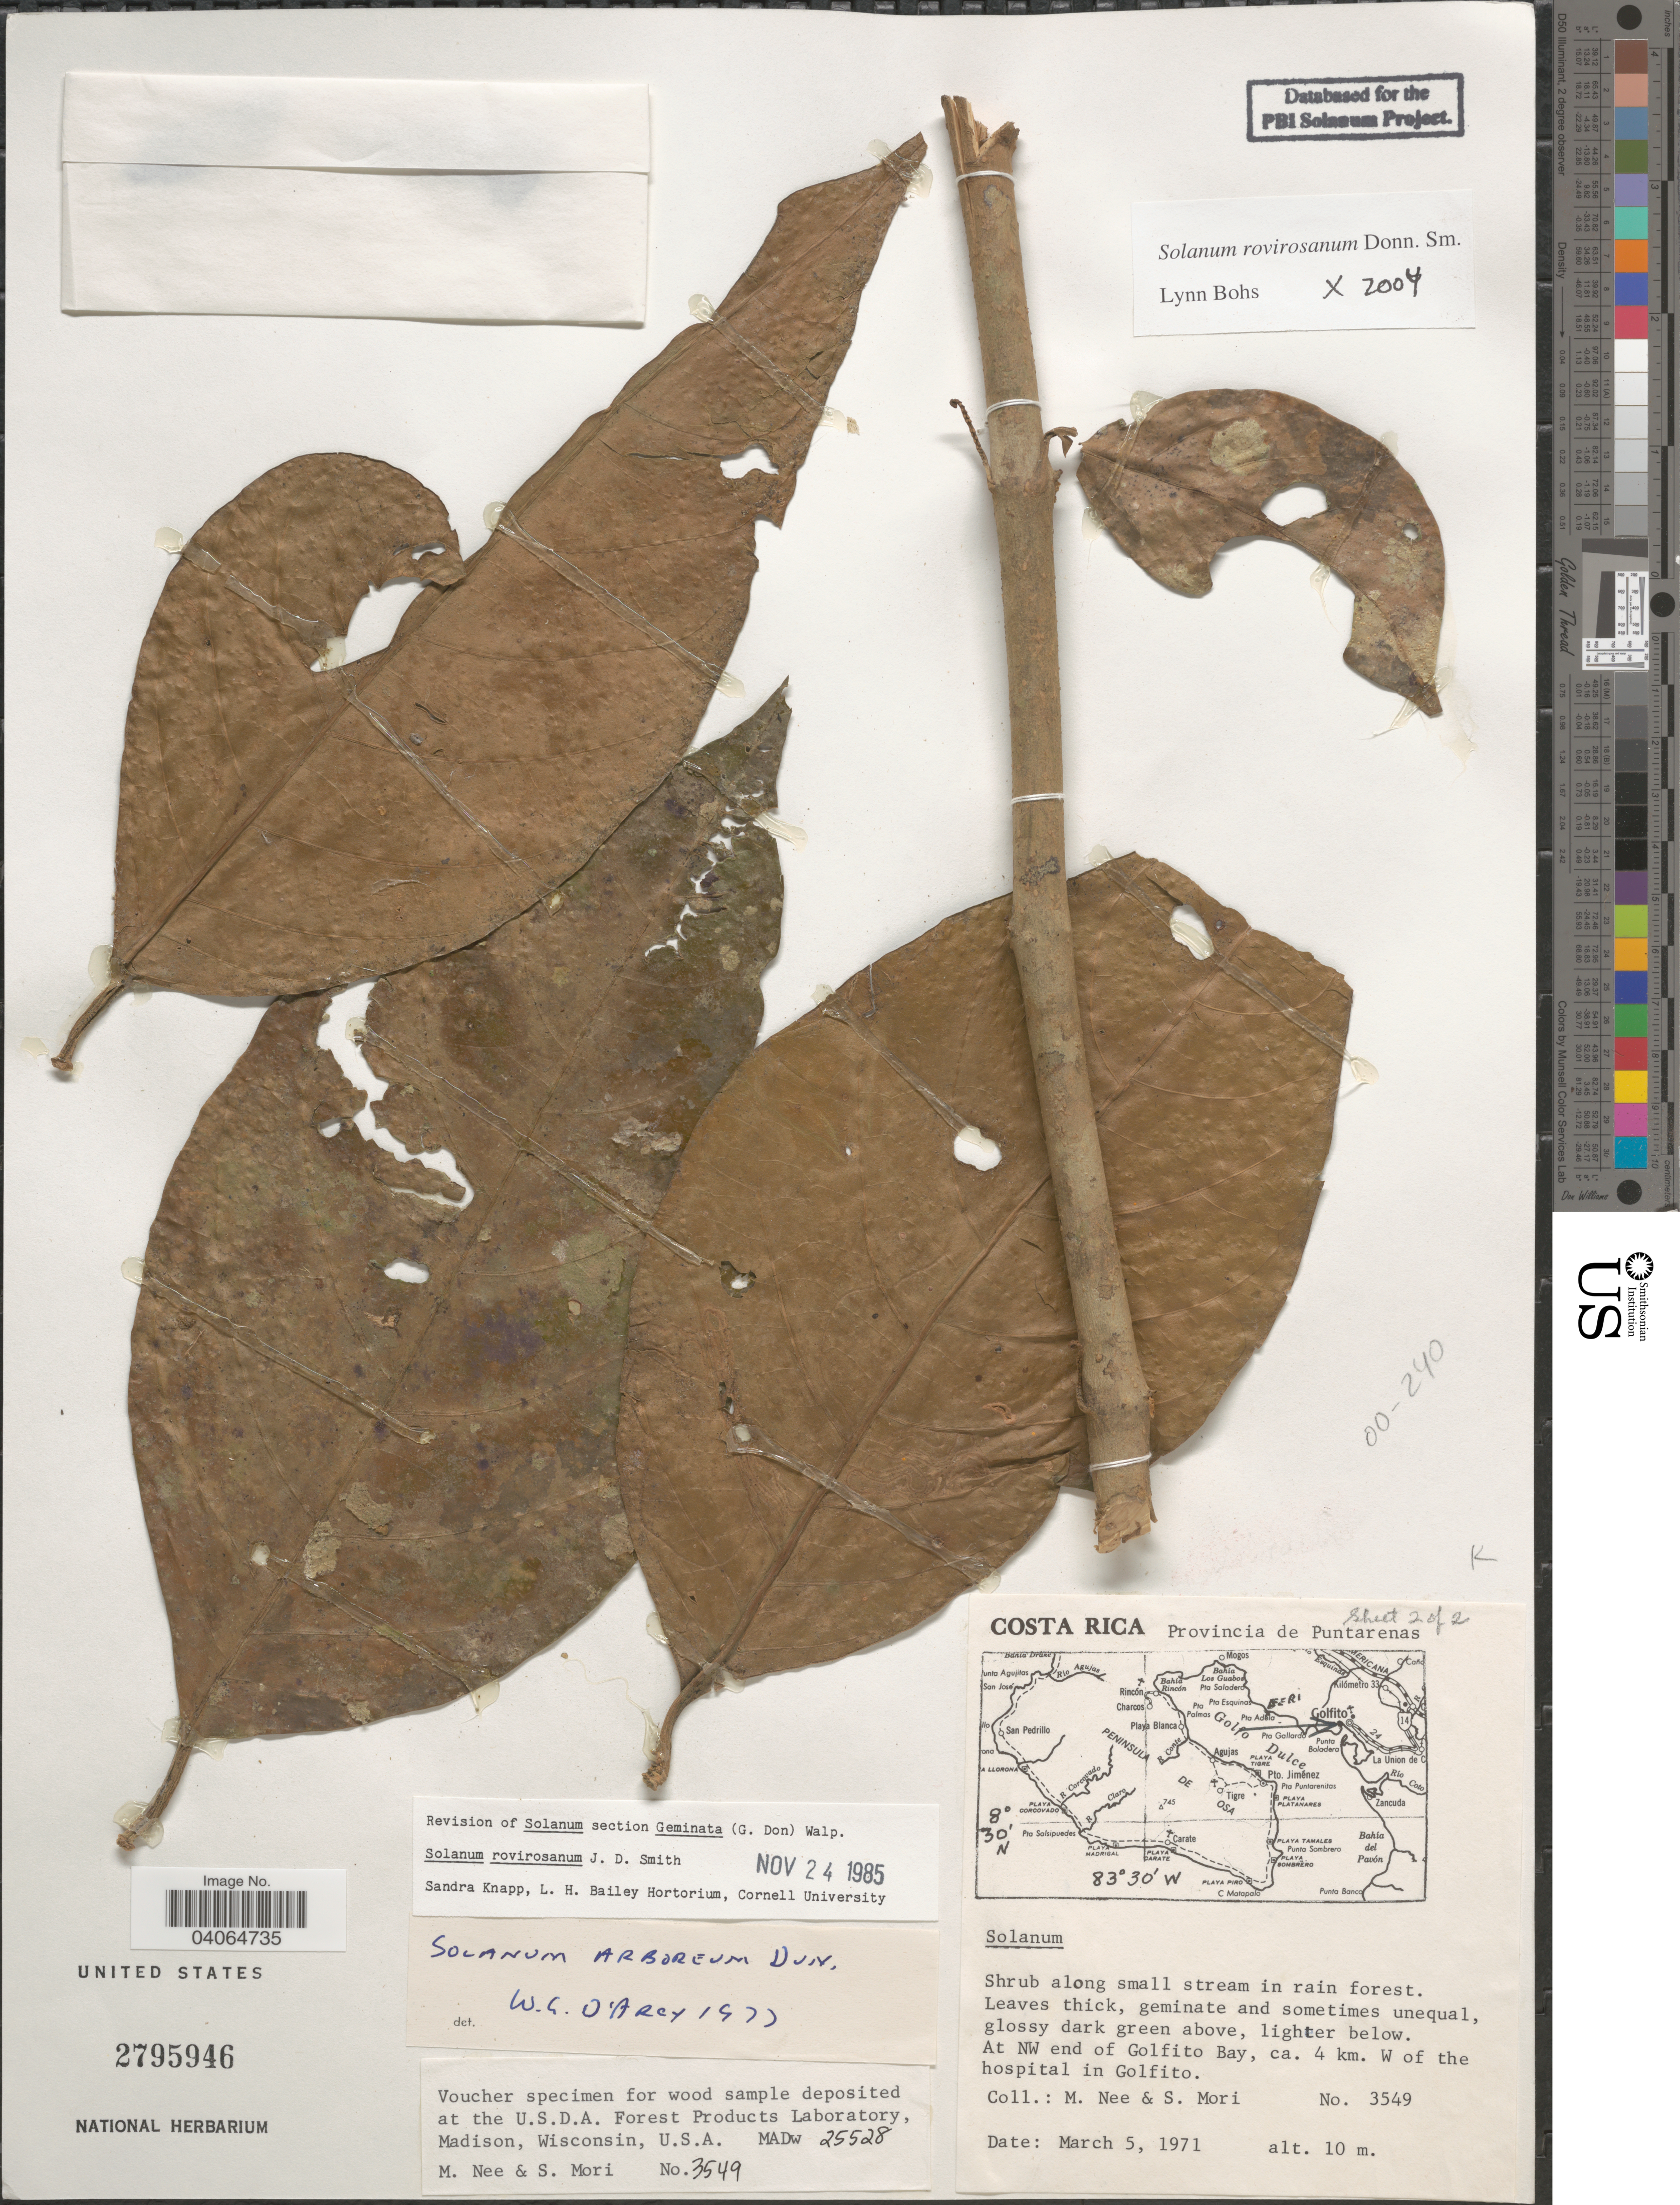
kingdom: Plantae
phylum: Tracheophyta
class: Magnoliopsida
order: Solanales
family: Solanaceae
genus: Solanum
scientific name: Solanum rovirosanum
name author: Donn. Sm.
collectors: M. Nee & S. Mori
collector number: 3549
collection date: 1971-03-05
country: Costa Rica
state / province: Puntarenas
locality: At NW end of Golfito Bay, ca. 4 km. W of the hospital in Golfito.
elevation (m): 10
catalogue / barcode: US 2795946